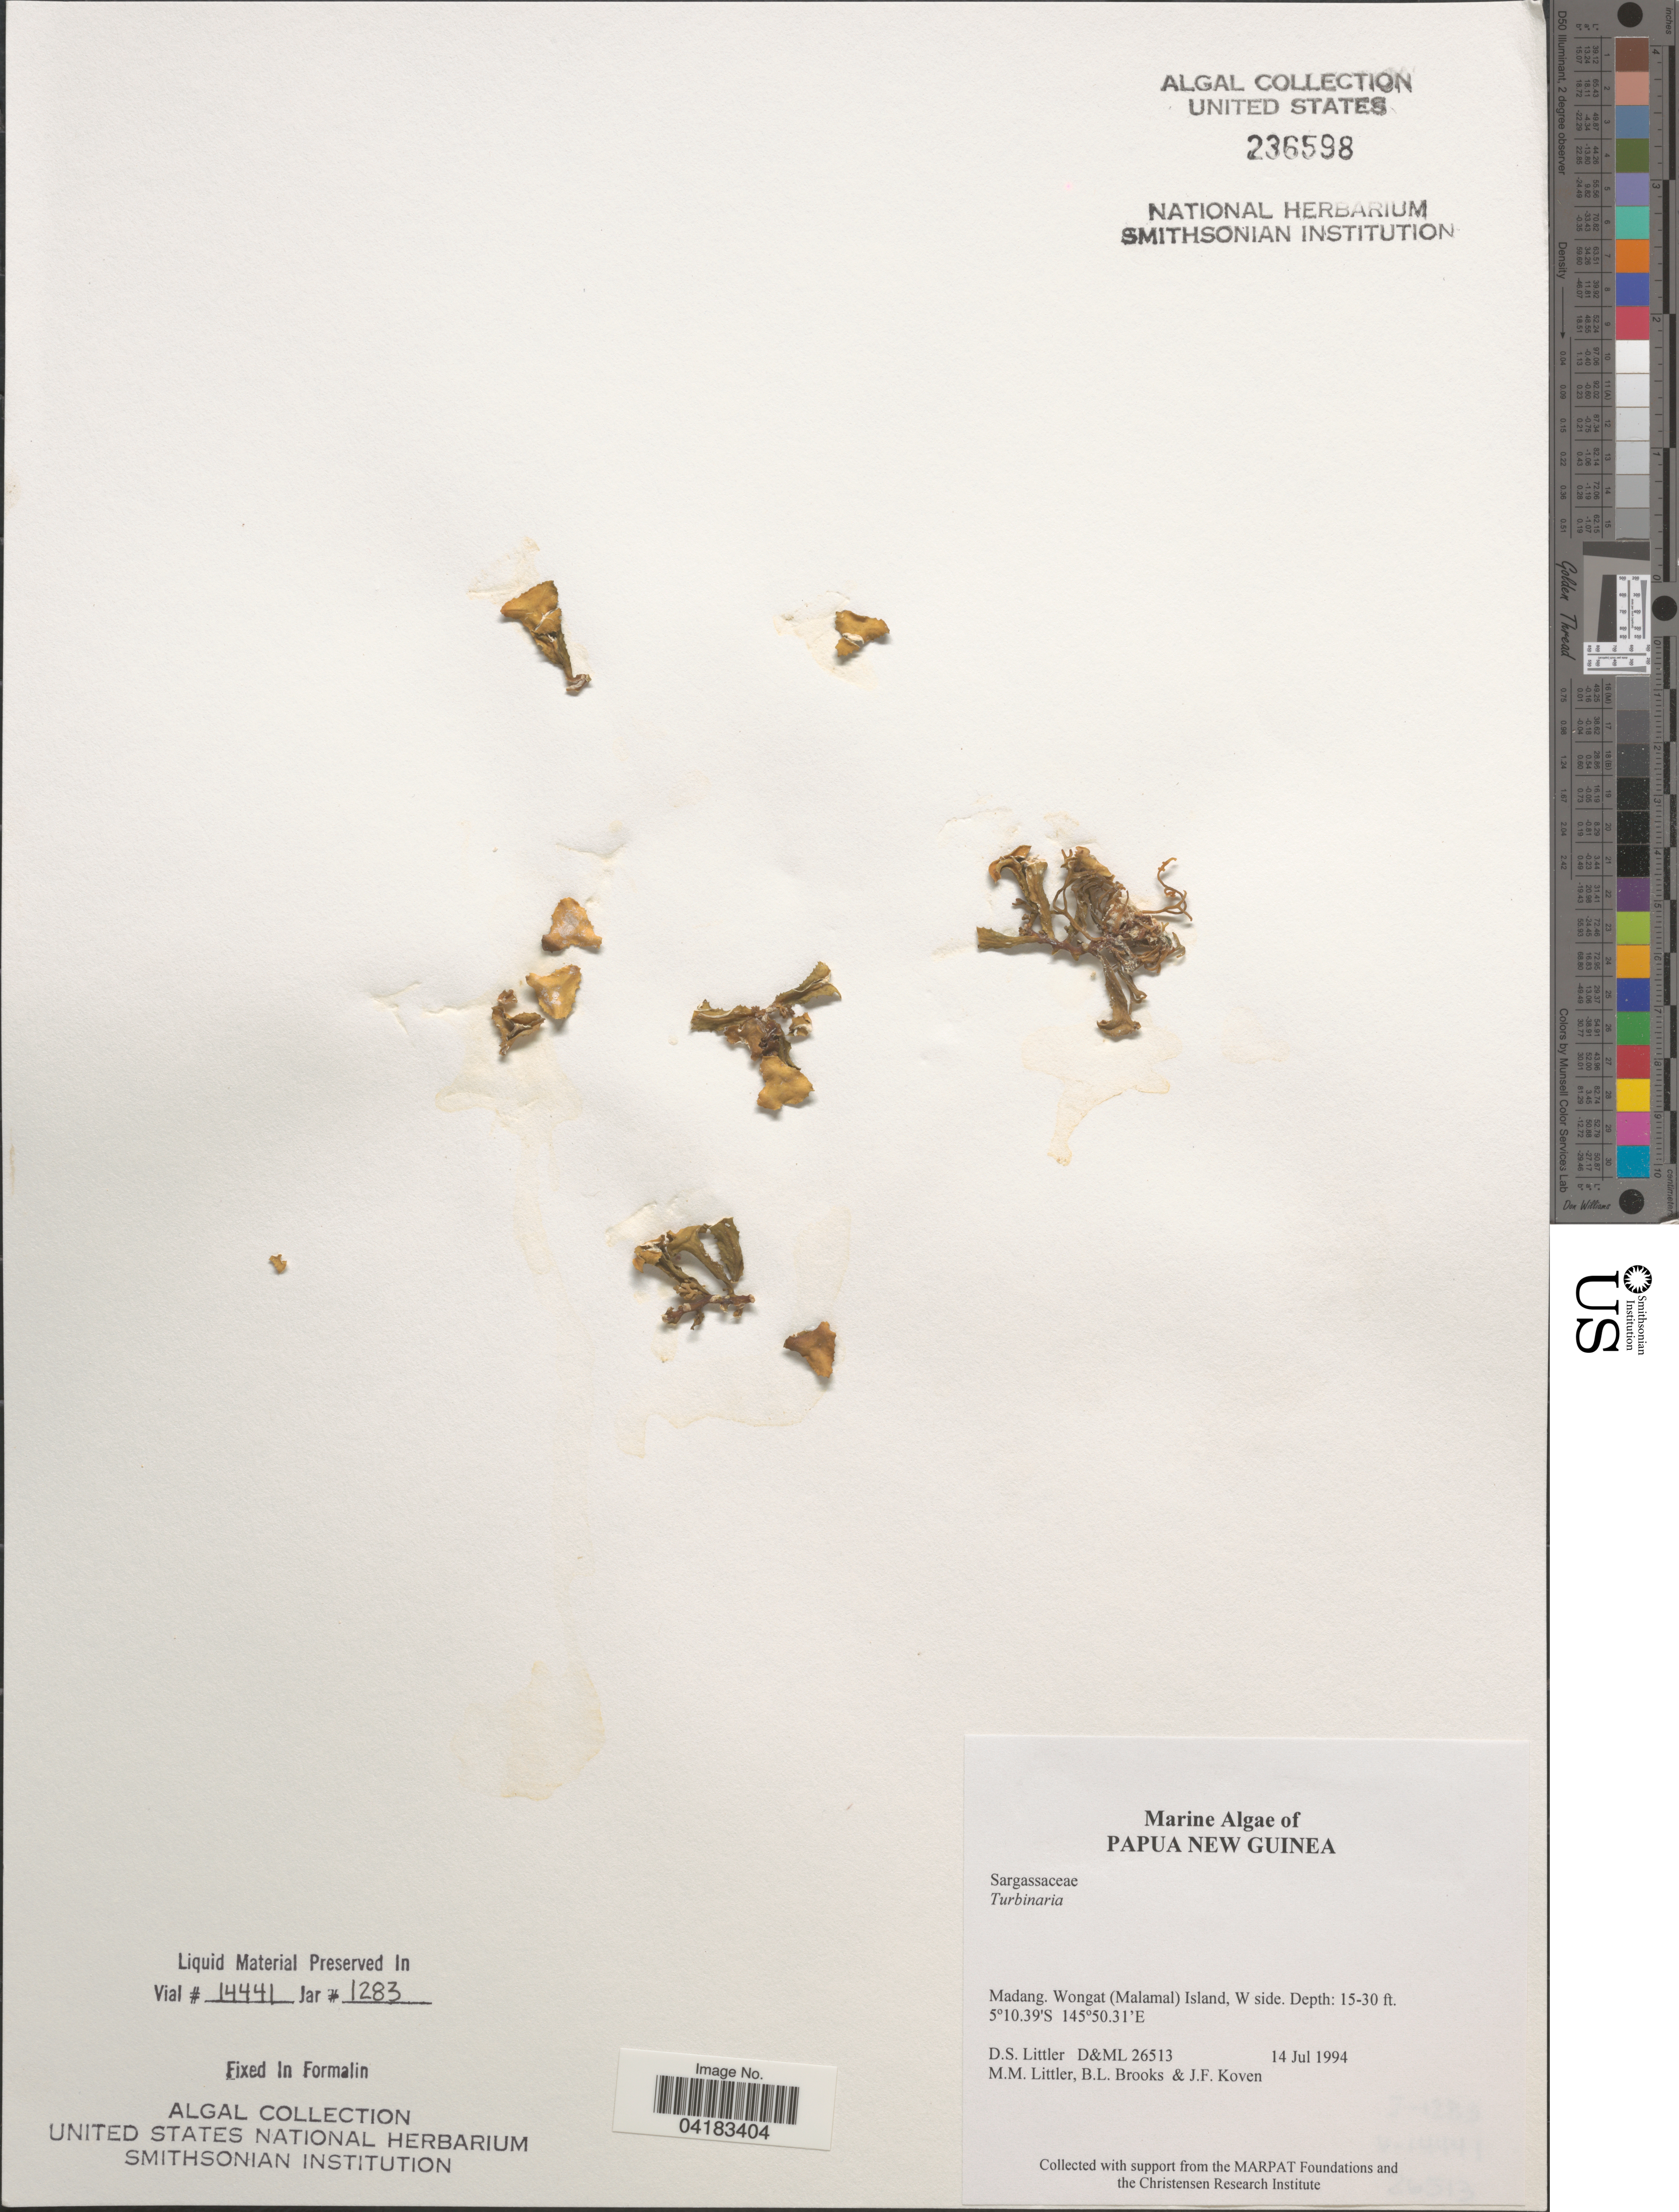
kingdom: Chromista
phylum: Ochrophyta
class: Phaeophyceae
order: Fucales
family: Sargassaceae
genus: Turbinaria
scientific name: Turbinaria sp.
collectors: D. S. Littler, B. Brooks & J. Koven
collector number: D&ML26513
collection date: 1994-07-14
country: Papua New Guinea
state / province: Madang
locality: Wongat (Malamal) Island, W side.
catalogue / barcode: US 236598